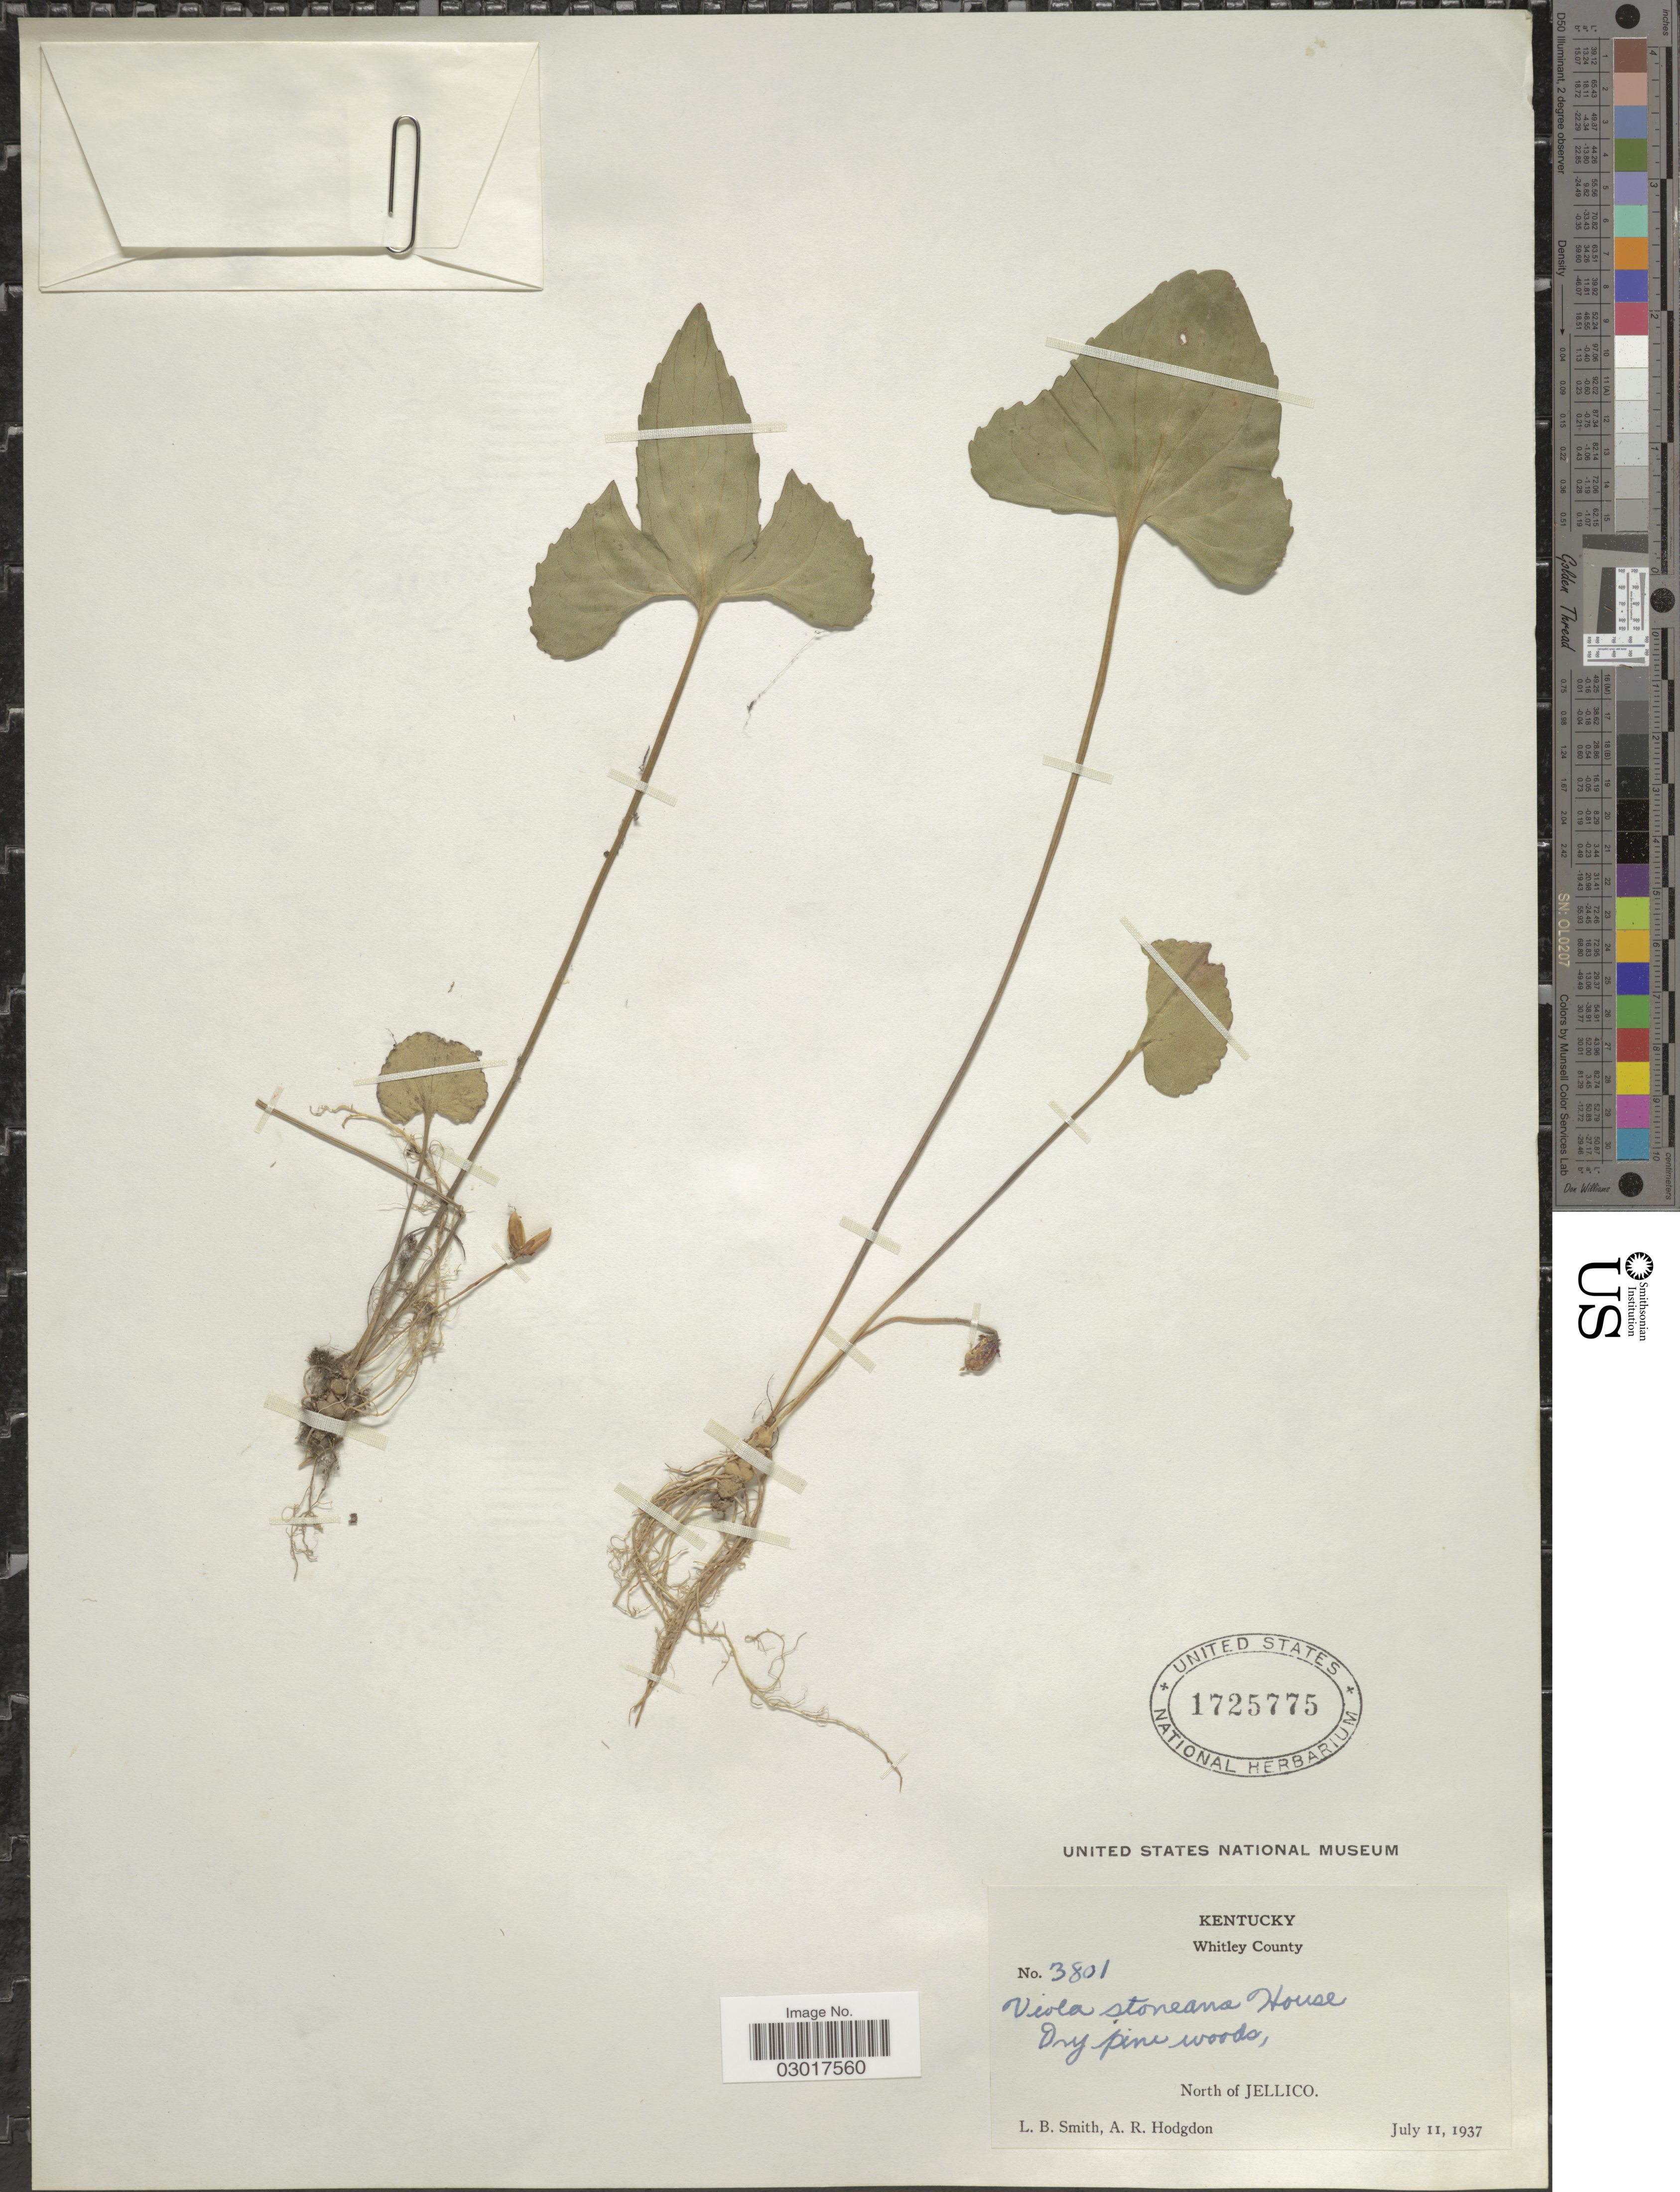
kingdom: Plantae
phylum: Tracheophyta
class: Magnoliopsida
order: Malpighiales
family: Violaceae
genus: Viola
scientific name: Viola triloba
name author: Schwein.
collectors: L. Smith & A. R. Hodgdon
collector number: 3801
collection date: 1937-07-11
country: United States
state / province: Kentucky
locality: Whitley County. North of Jellico.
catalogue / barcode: US 1725775